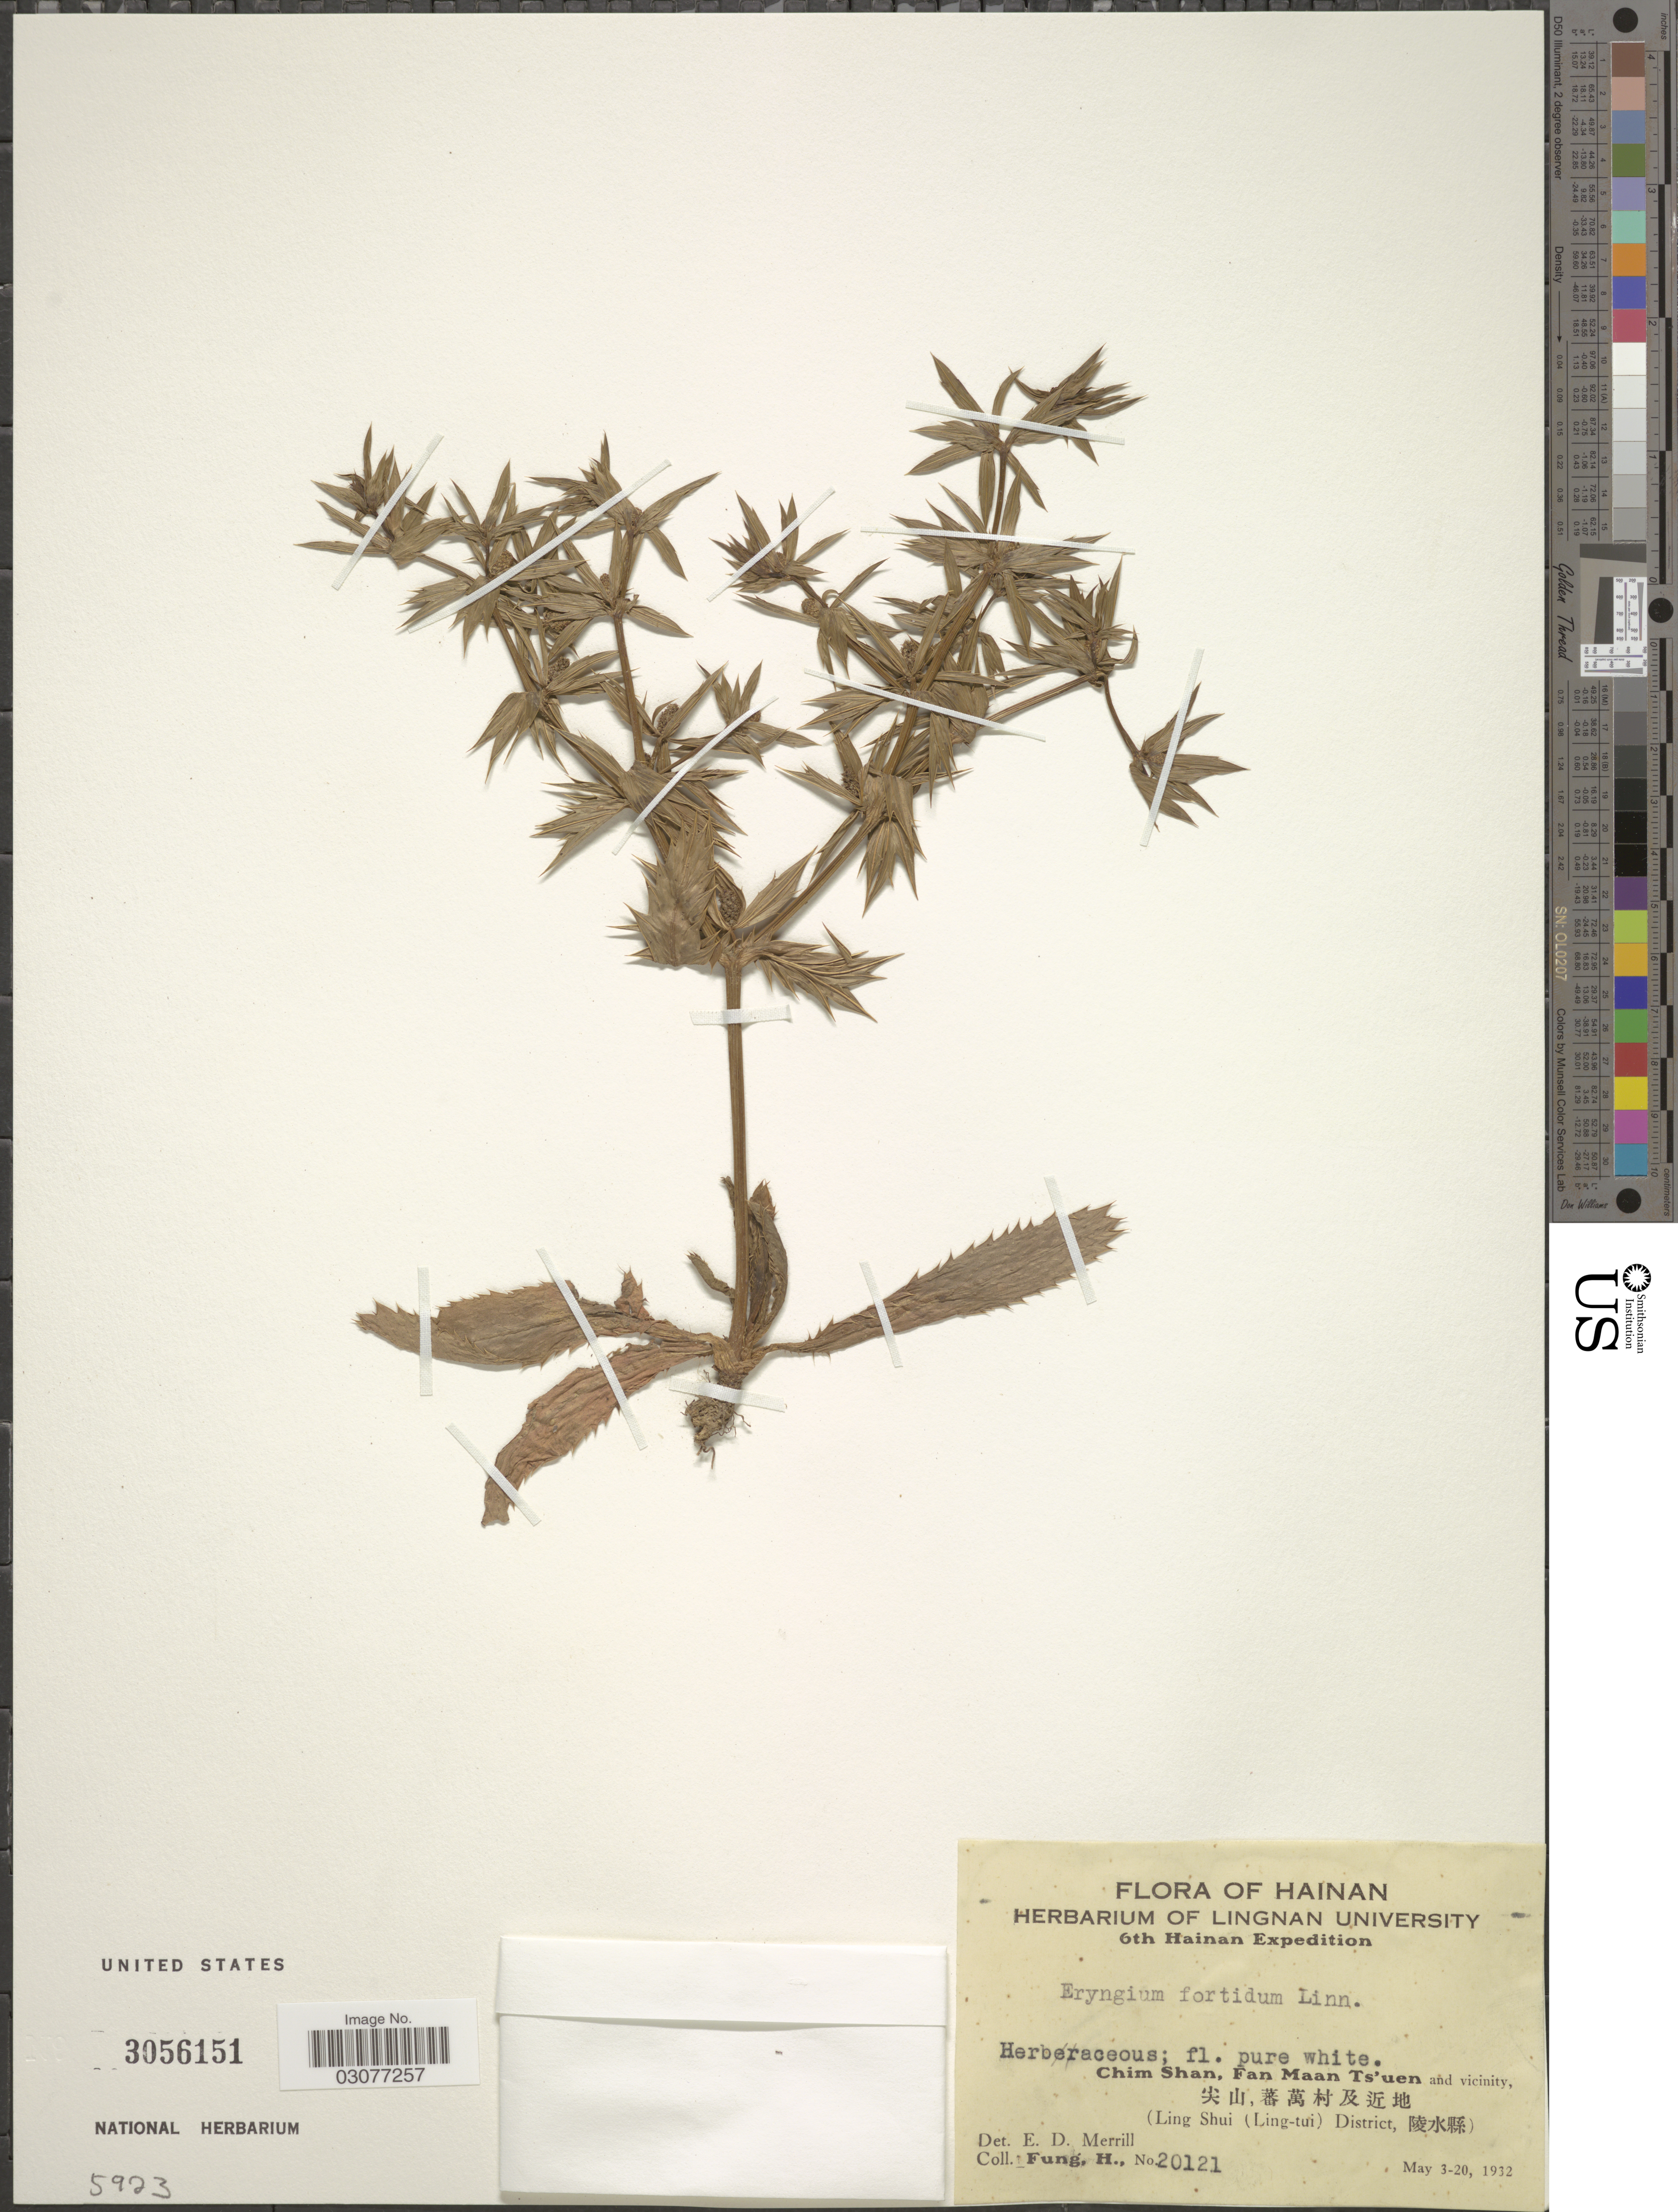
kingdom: Plantae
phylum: Tracheophyta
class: Magnoliopsida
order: Apiales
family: Apiaceae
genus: Eryngium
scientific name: Eryngium foetidum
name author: L.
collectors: H. Fung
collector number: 20121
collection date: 1932-05-03/1932-05-20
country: China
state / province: Hainan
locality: Chim Shan, Fan Maan Ts'uen and vicinity, X, (Ling Shui (Ling-tui) District, X).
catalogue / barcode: US 3056151